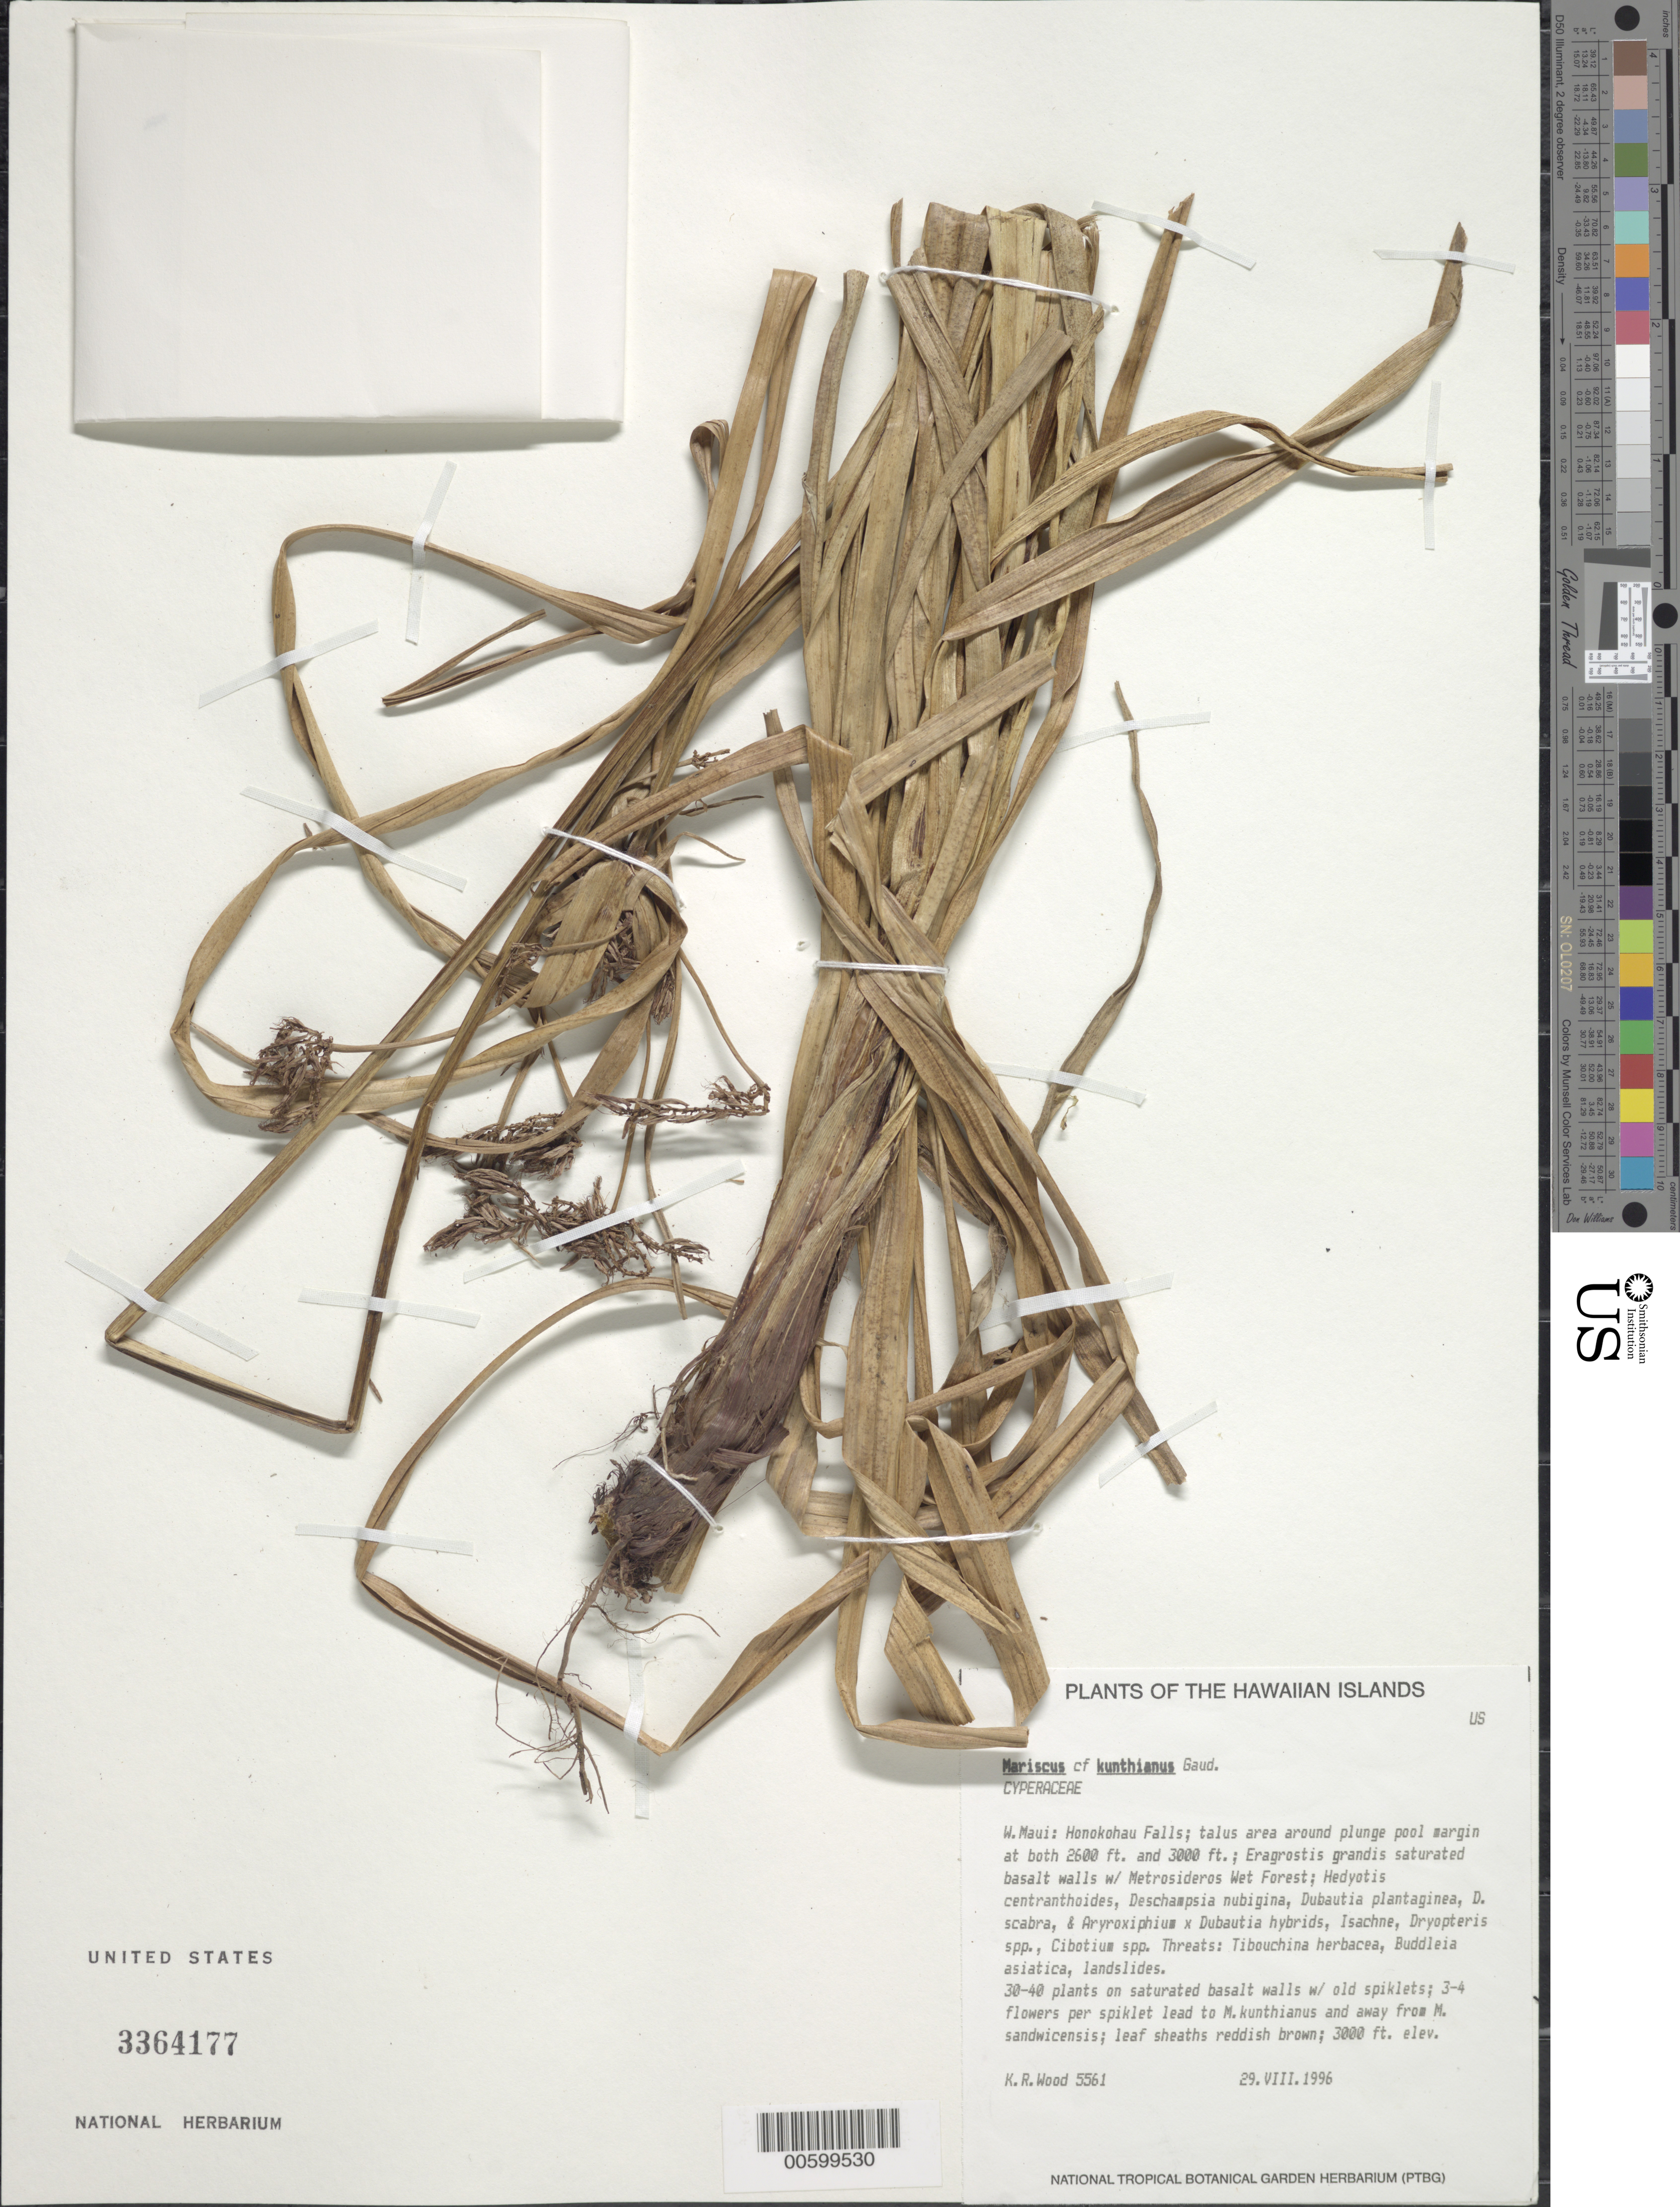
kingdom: Plantae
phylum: Tracheophyta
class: Liliopsida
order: Poales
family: Cyperaceae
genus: Cyperus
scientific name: Cyperus neokunthianus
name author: Kük.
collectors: K. R. Wood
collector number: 5561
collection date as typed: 29 Aug 1996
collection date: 1996-08-29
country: United States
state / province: Hawaii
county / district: Maui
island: Maui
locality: W Maui: Honokohau Falls.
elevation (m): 792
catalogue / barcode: US 3364177